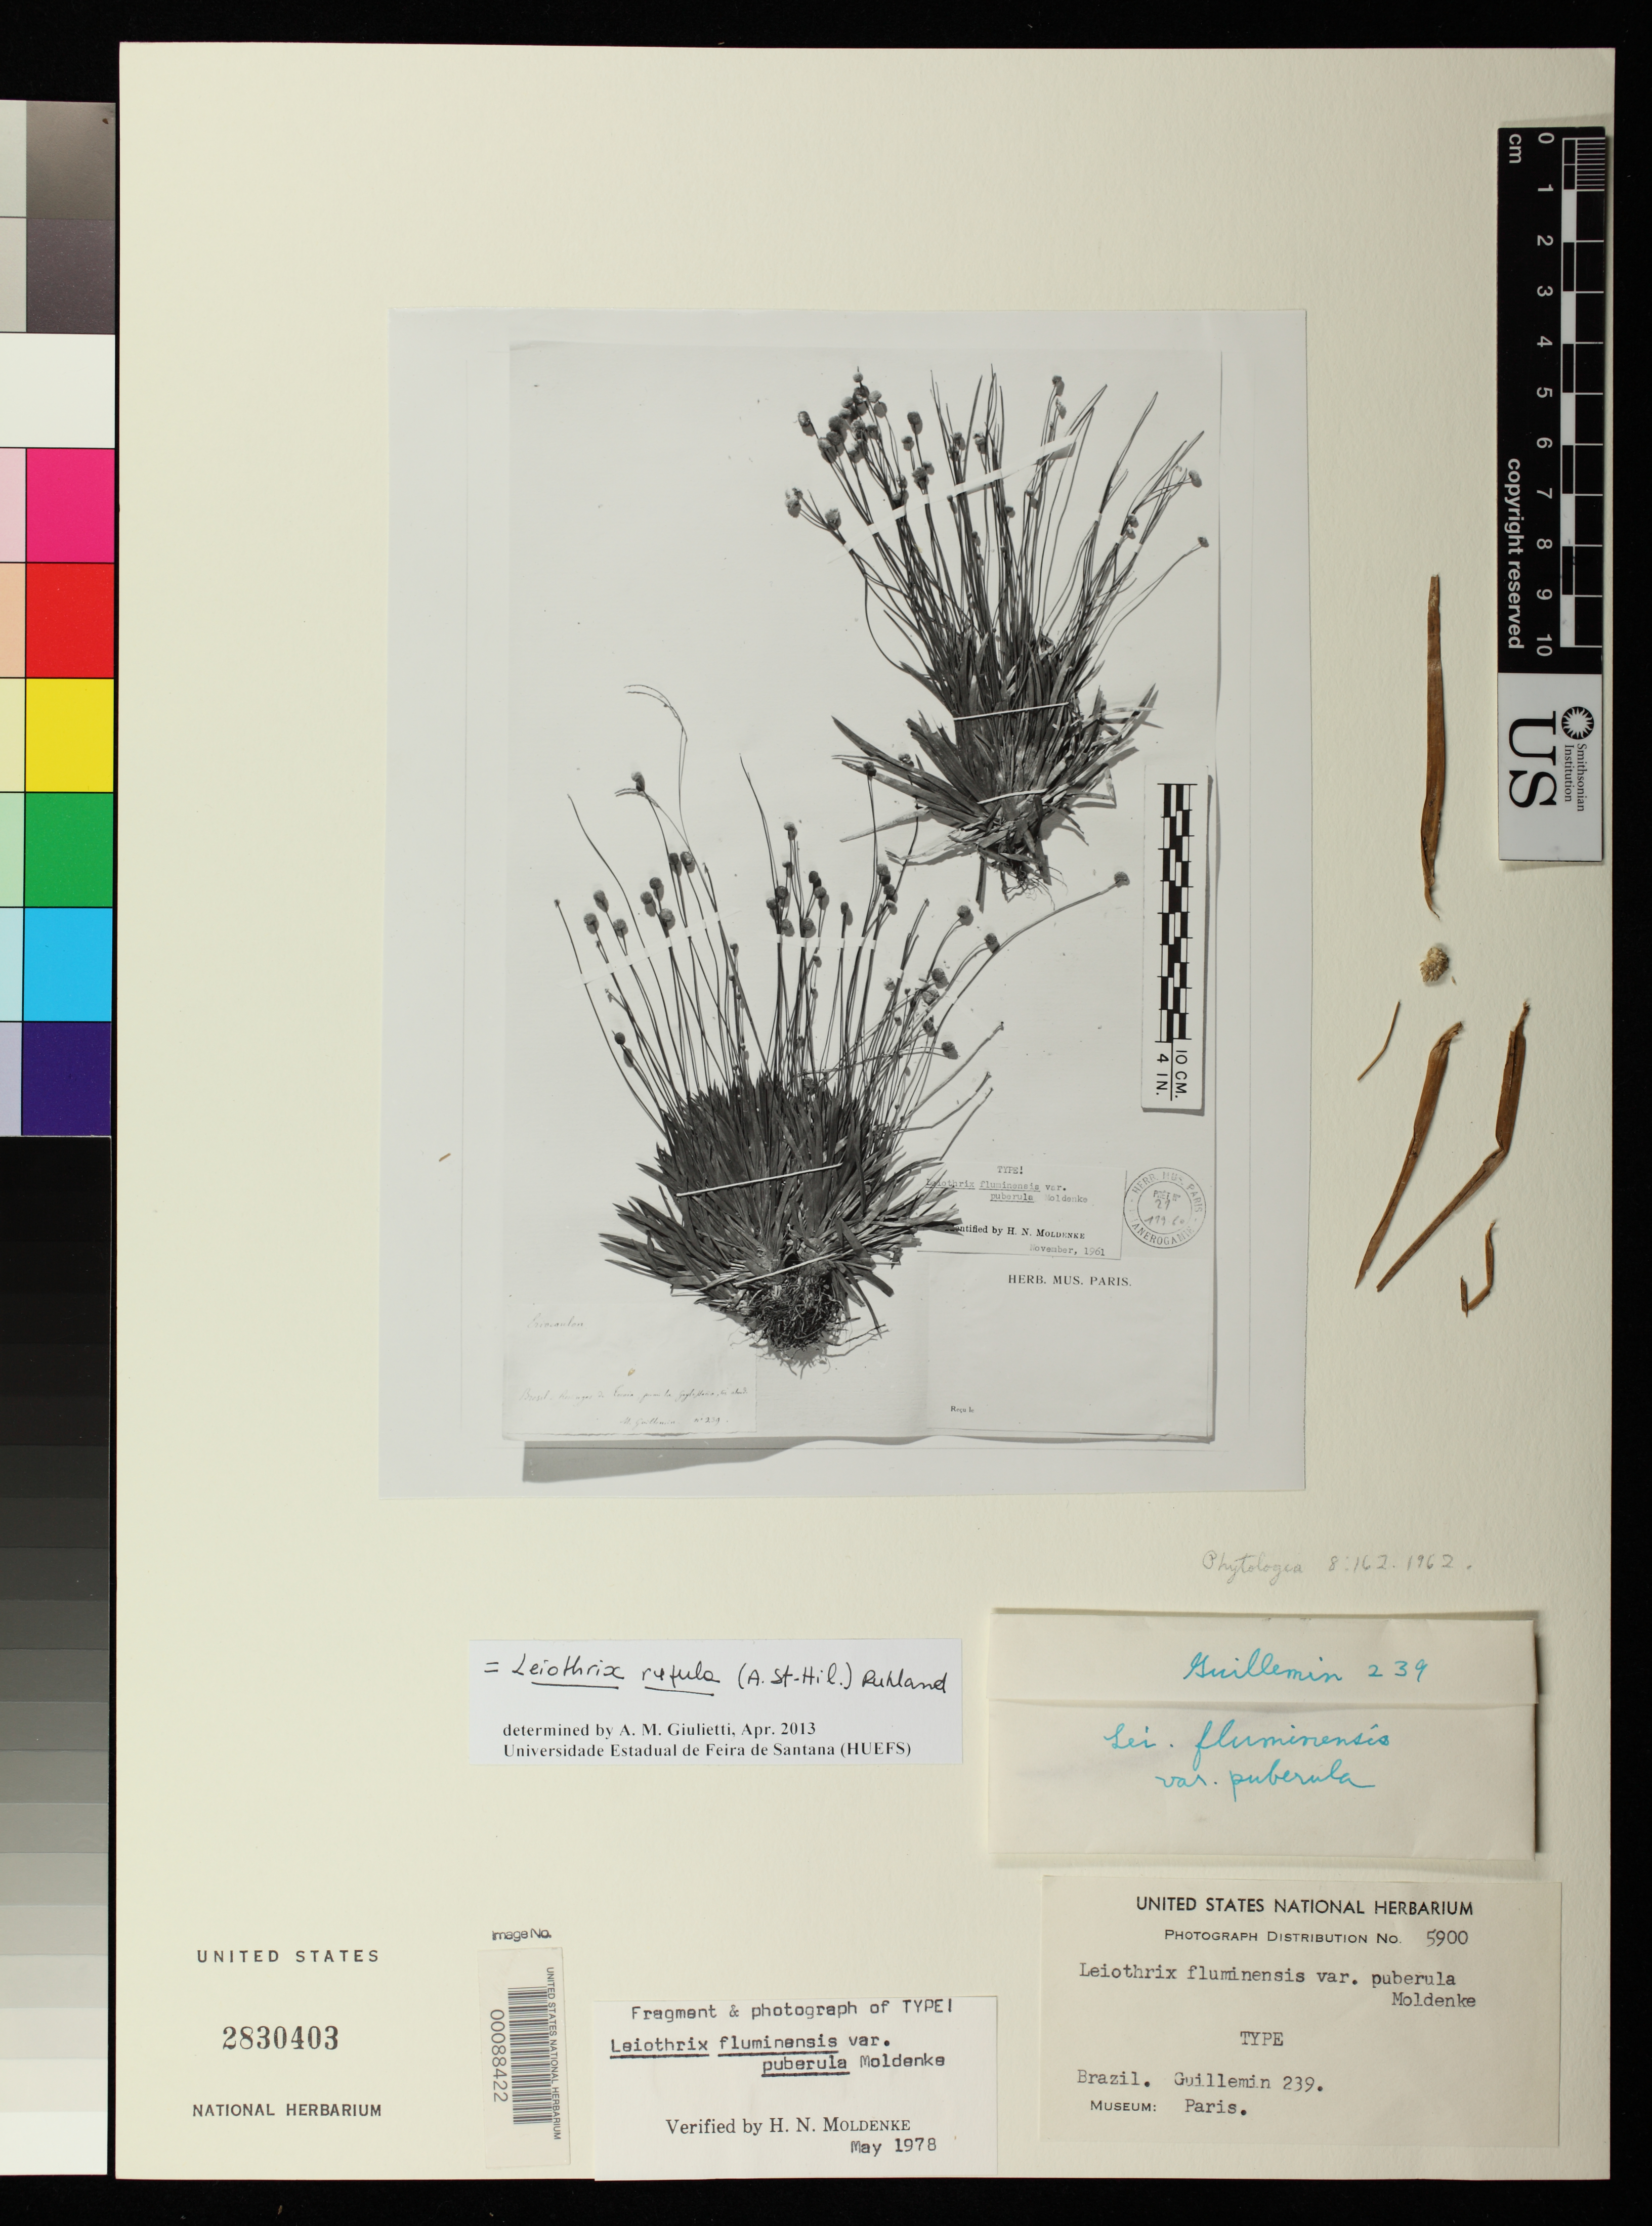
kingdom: Plantae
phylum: Tracheophyta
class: Liliopsida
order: Poales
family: Eriocaulaceae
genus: Leiothrix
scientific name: Leiothrix fluminensis var. puberula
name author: Moldenke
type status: Isotype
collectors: J. B. A. Guillemin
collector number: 239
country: Brazil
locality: Restinga de Tocaia.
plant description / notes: Photograph and fragmentary material of type specimen ex herb. Paris.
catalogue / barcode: US 2830403